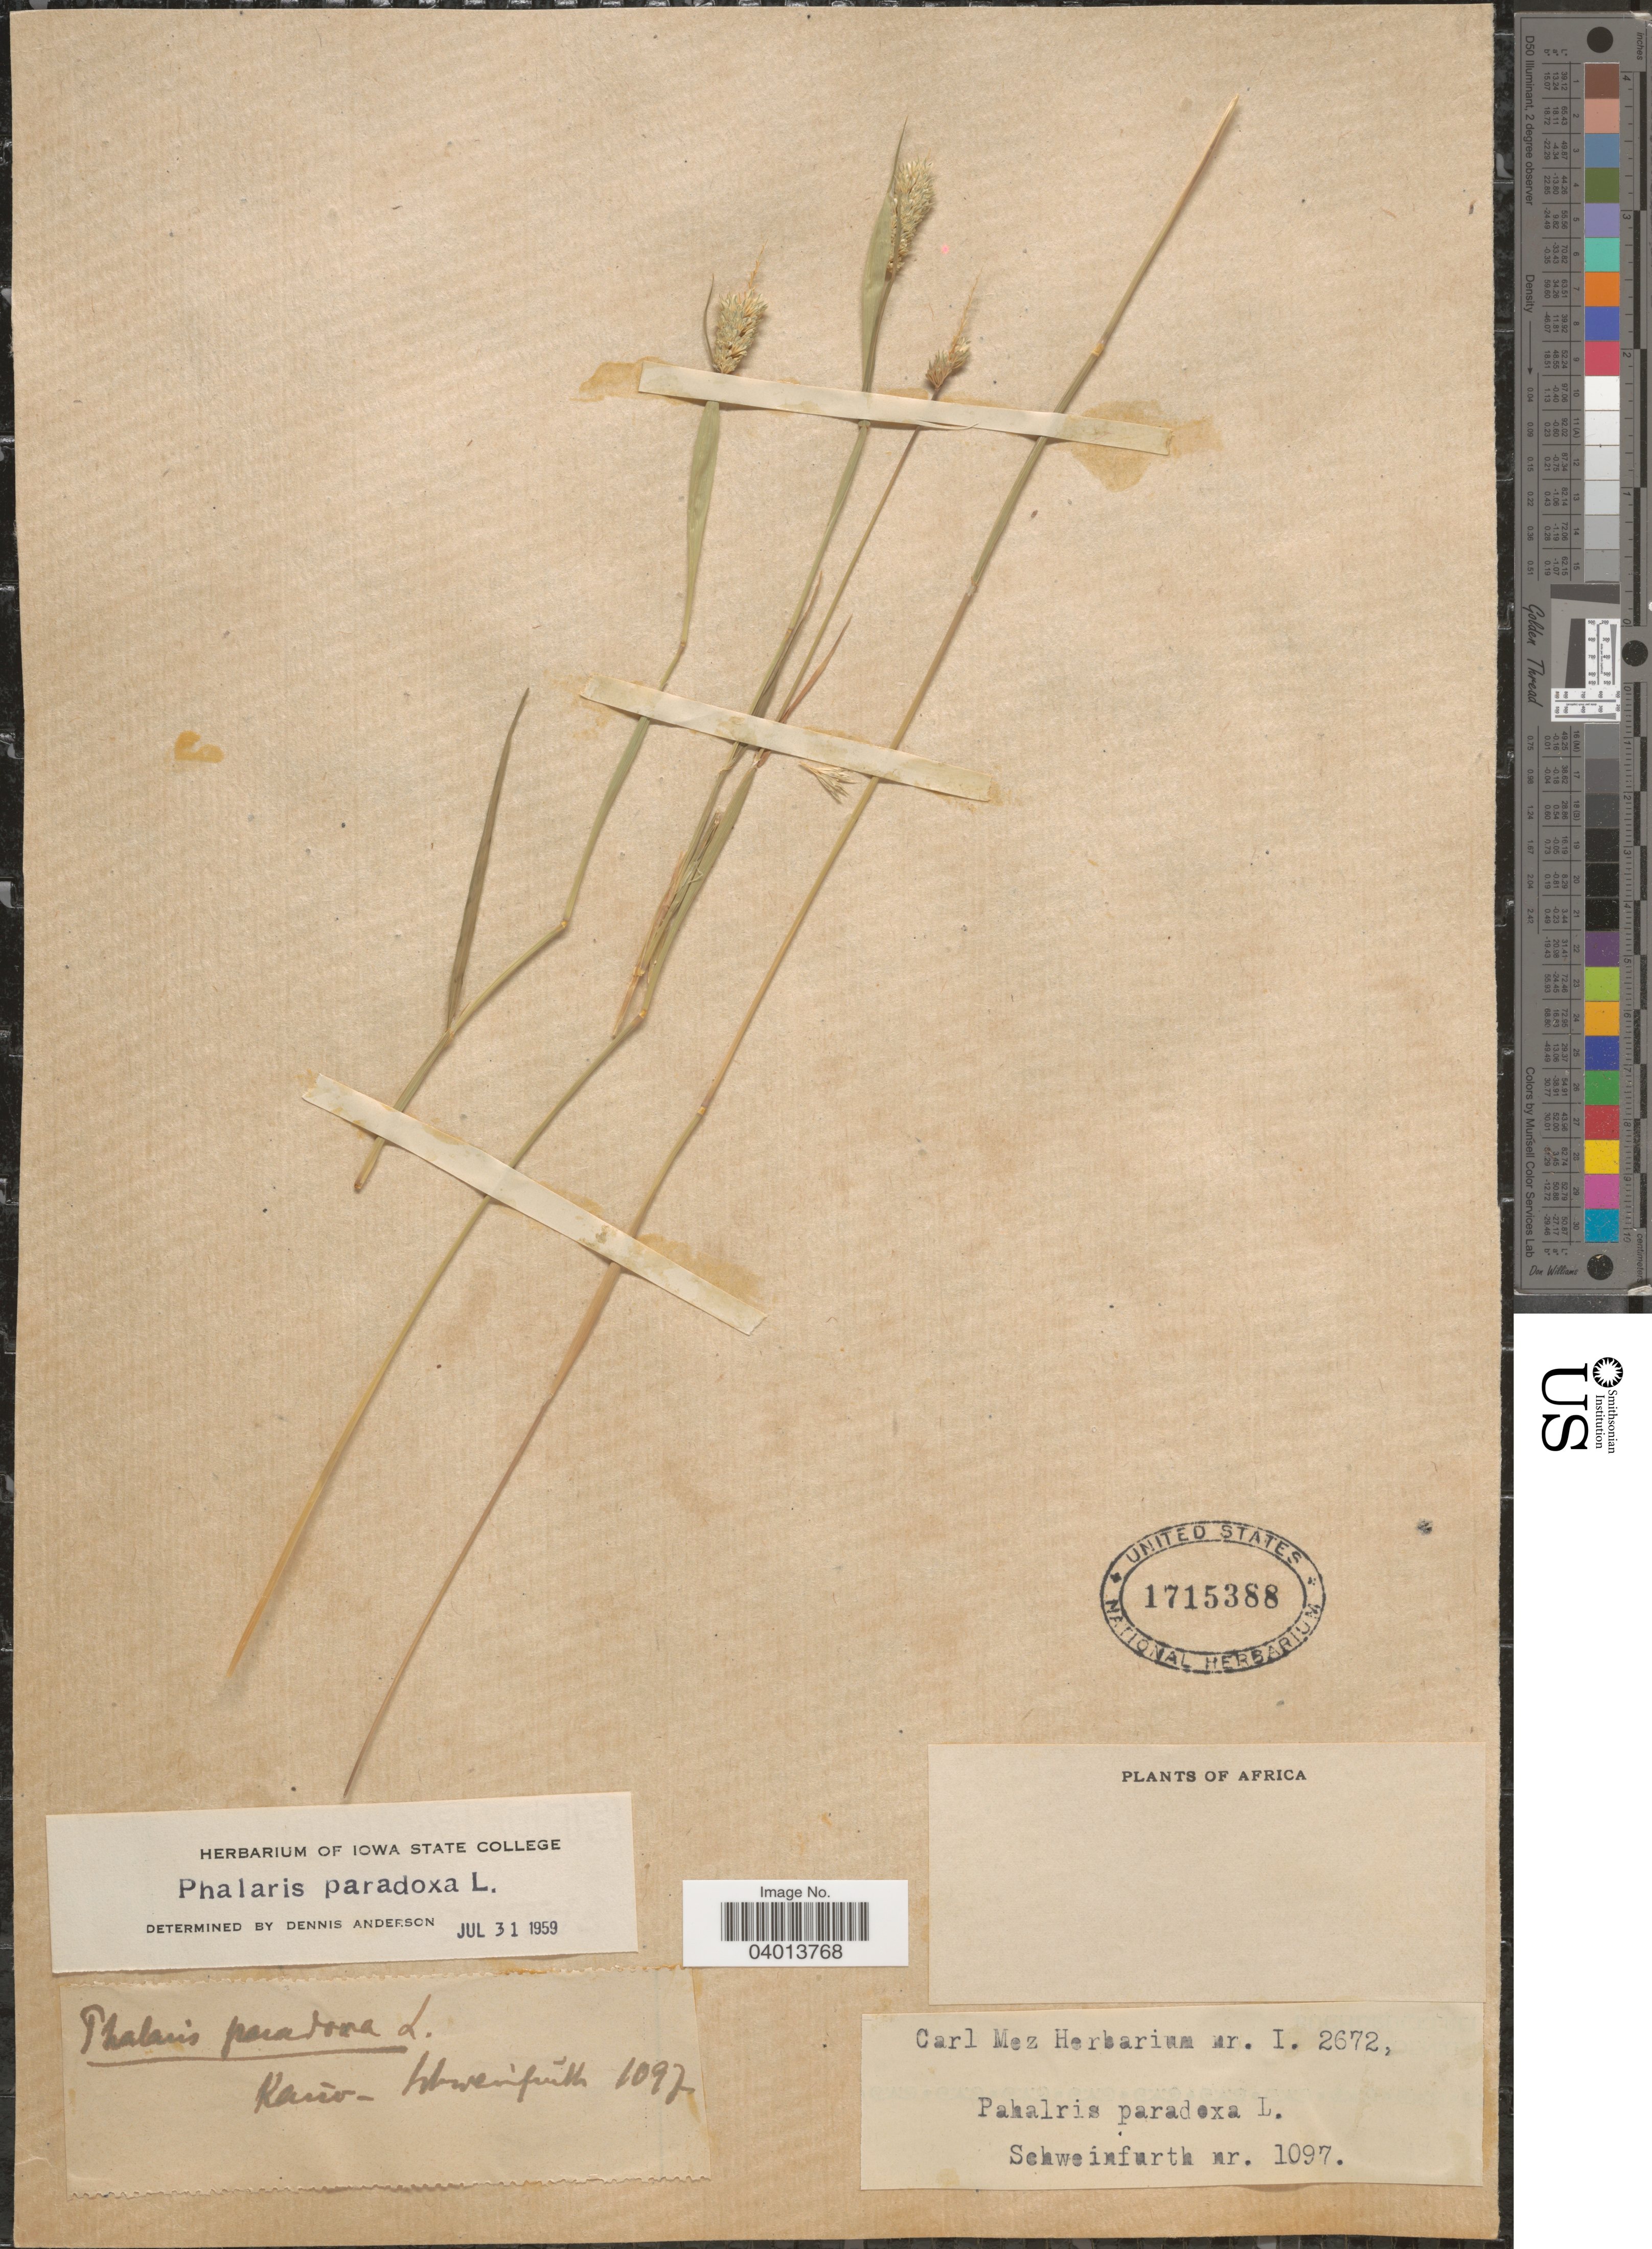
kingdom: Plantae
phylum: Tracheophyta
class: Liliopsida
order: Poales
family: Poaceae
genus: Phalaris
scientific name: Phalaris paradoxa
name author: L.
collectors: Schweinfurth, --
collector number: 1097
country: Egypt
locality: Kairo. Africa.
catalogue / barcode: US 1715388